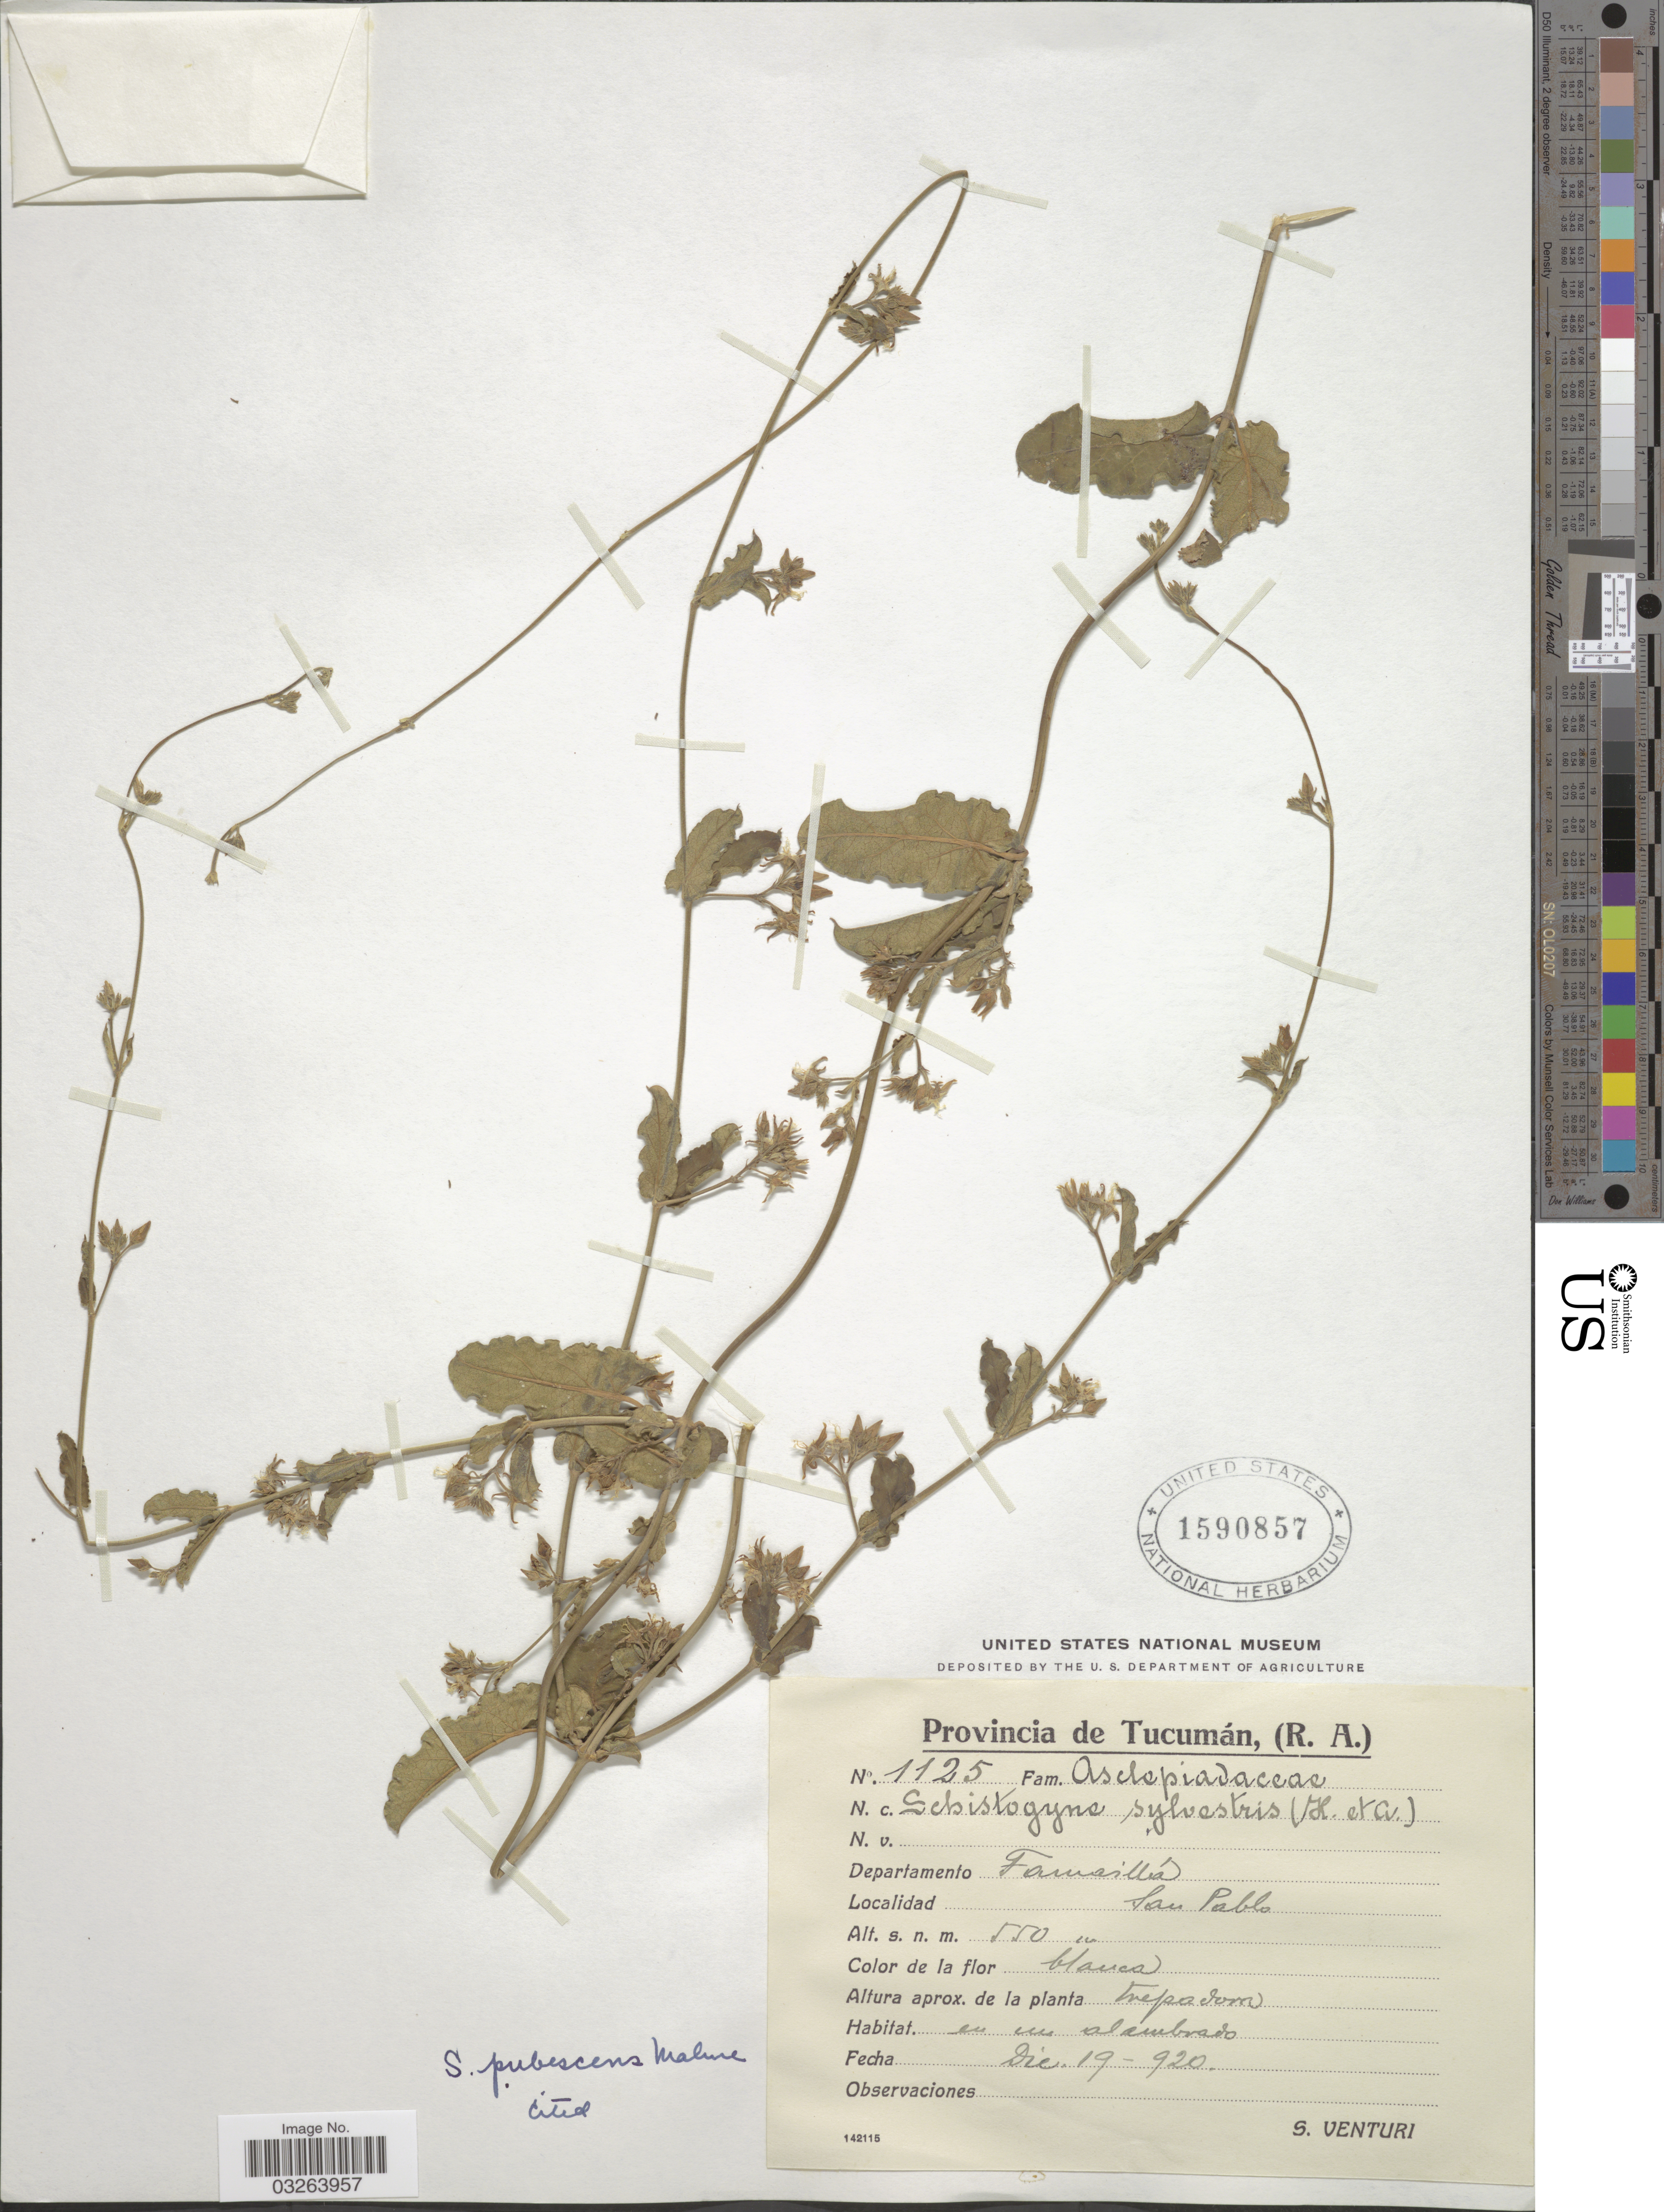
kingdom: Plantae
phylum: Tracheophyta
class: Magnoliopsida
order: Gentianales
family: Apocynaceae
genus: Schistogyne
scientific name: Schistogyne pubescens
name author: Malme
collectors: S. Venturi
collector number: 1125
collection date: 1920-12-19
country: Argentina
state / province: Tucuman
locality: Departamento Famaillá. San Pablo.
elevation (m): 550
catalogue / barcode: US 1590857